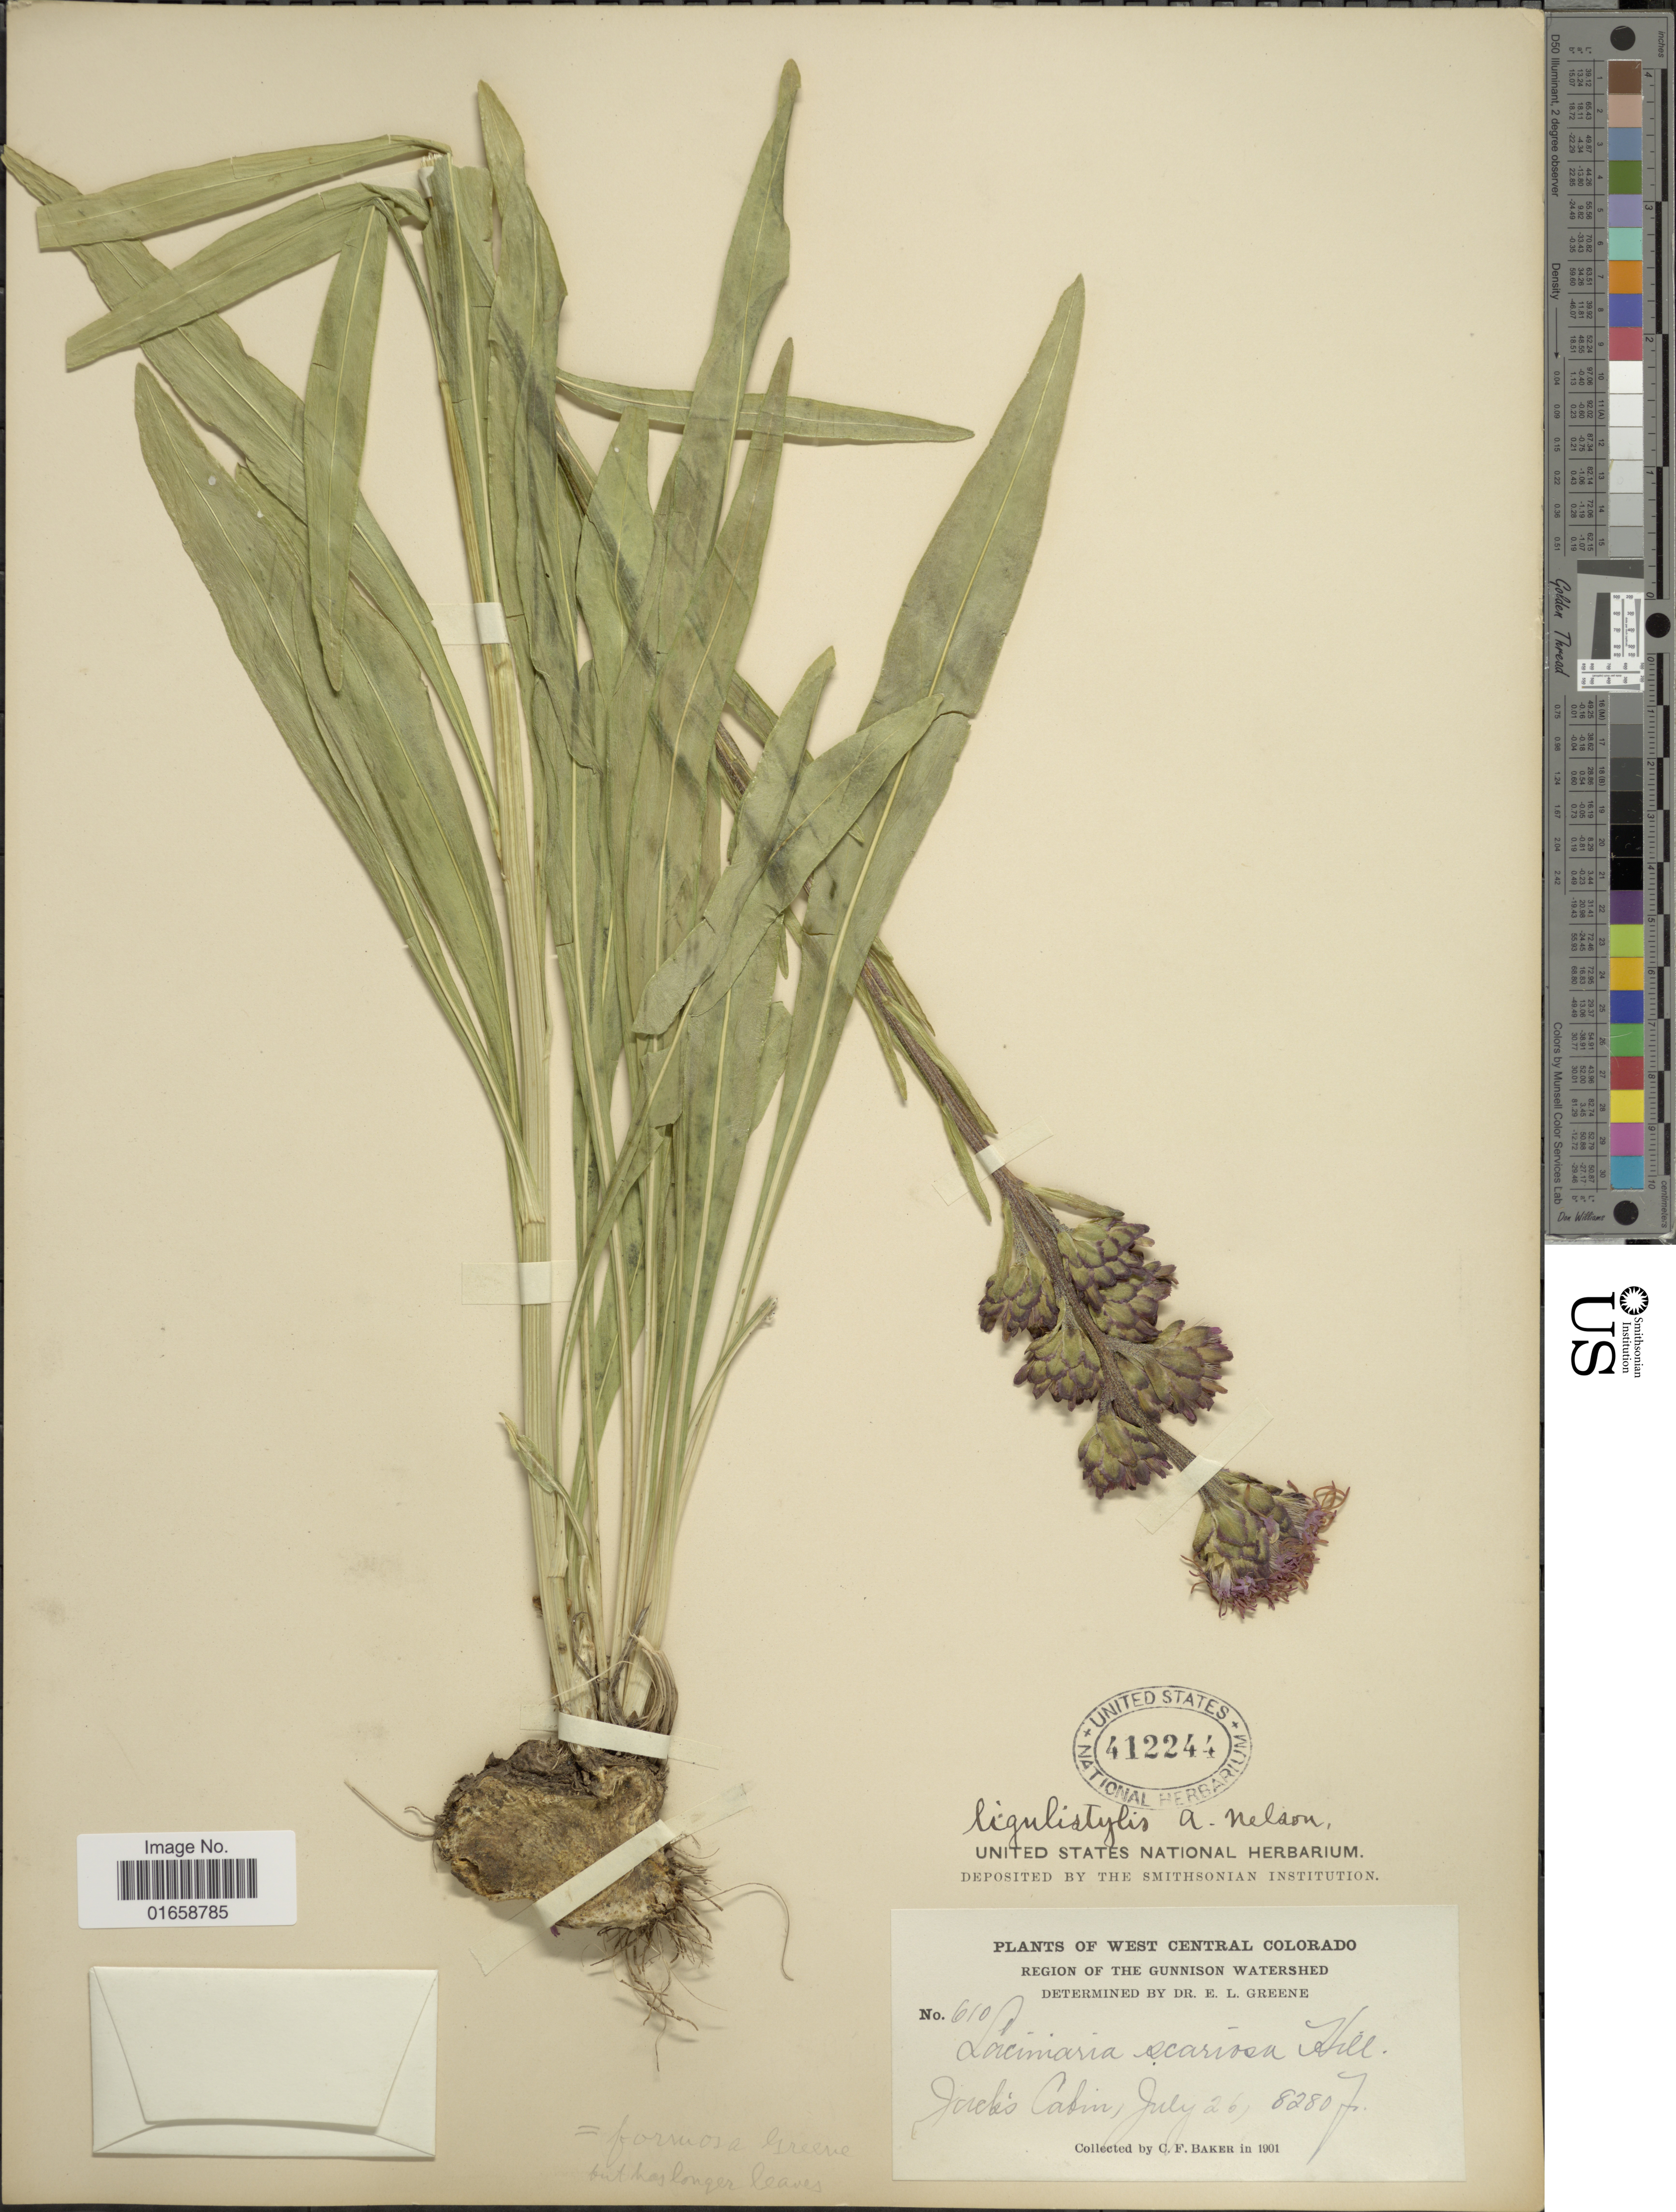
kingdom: Plantae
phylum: Tracheophyta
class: Magnoliopsida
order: Asterales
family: Asteraceae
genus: Liatris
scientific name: Liatris ligulistylis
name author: (A. Nelson) K. Schum.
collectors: C. F. Baker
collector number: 610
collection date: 1901-07-26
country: United States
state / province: Colorado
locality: West Central Colorado, Region of the Gunnison Watershed, Jack's Cabin.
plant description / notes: Corrected "Jack Cabin" to "Jack's Cabin."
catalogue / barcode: US 412244